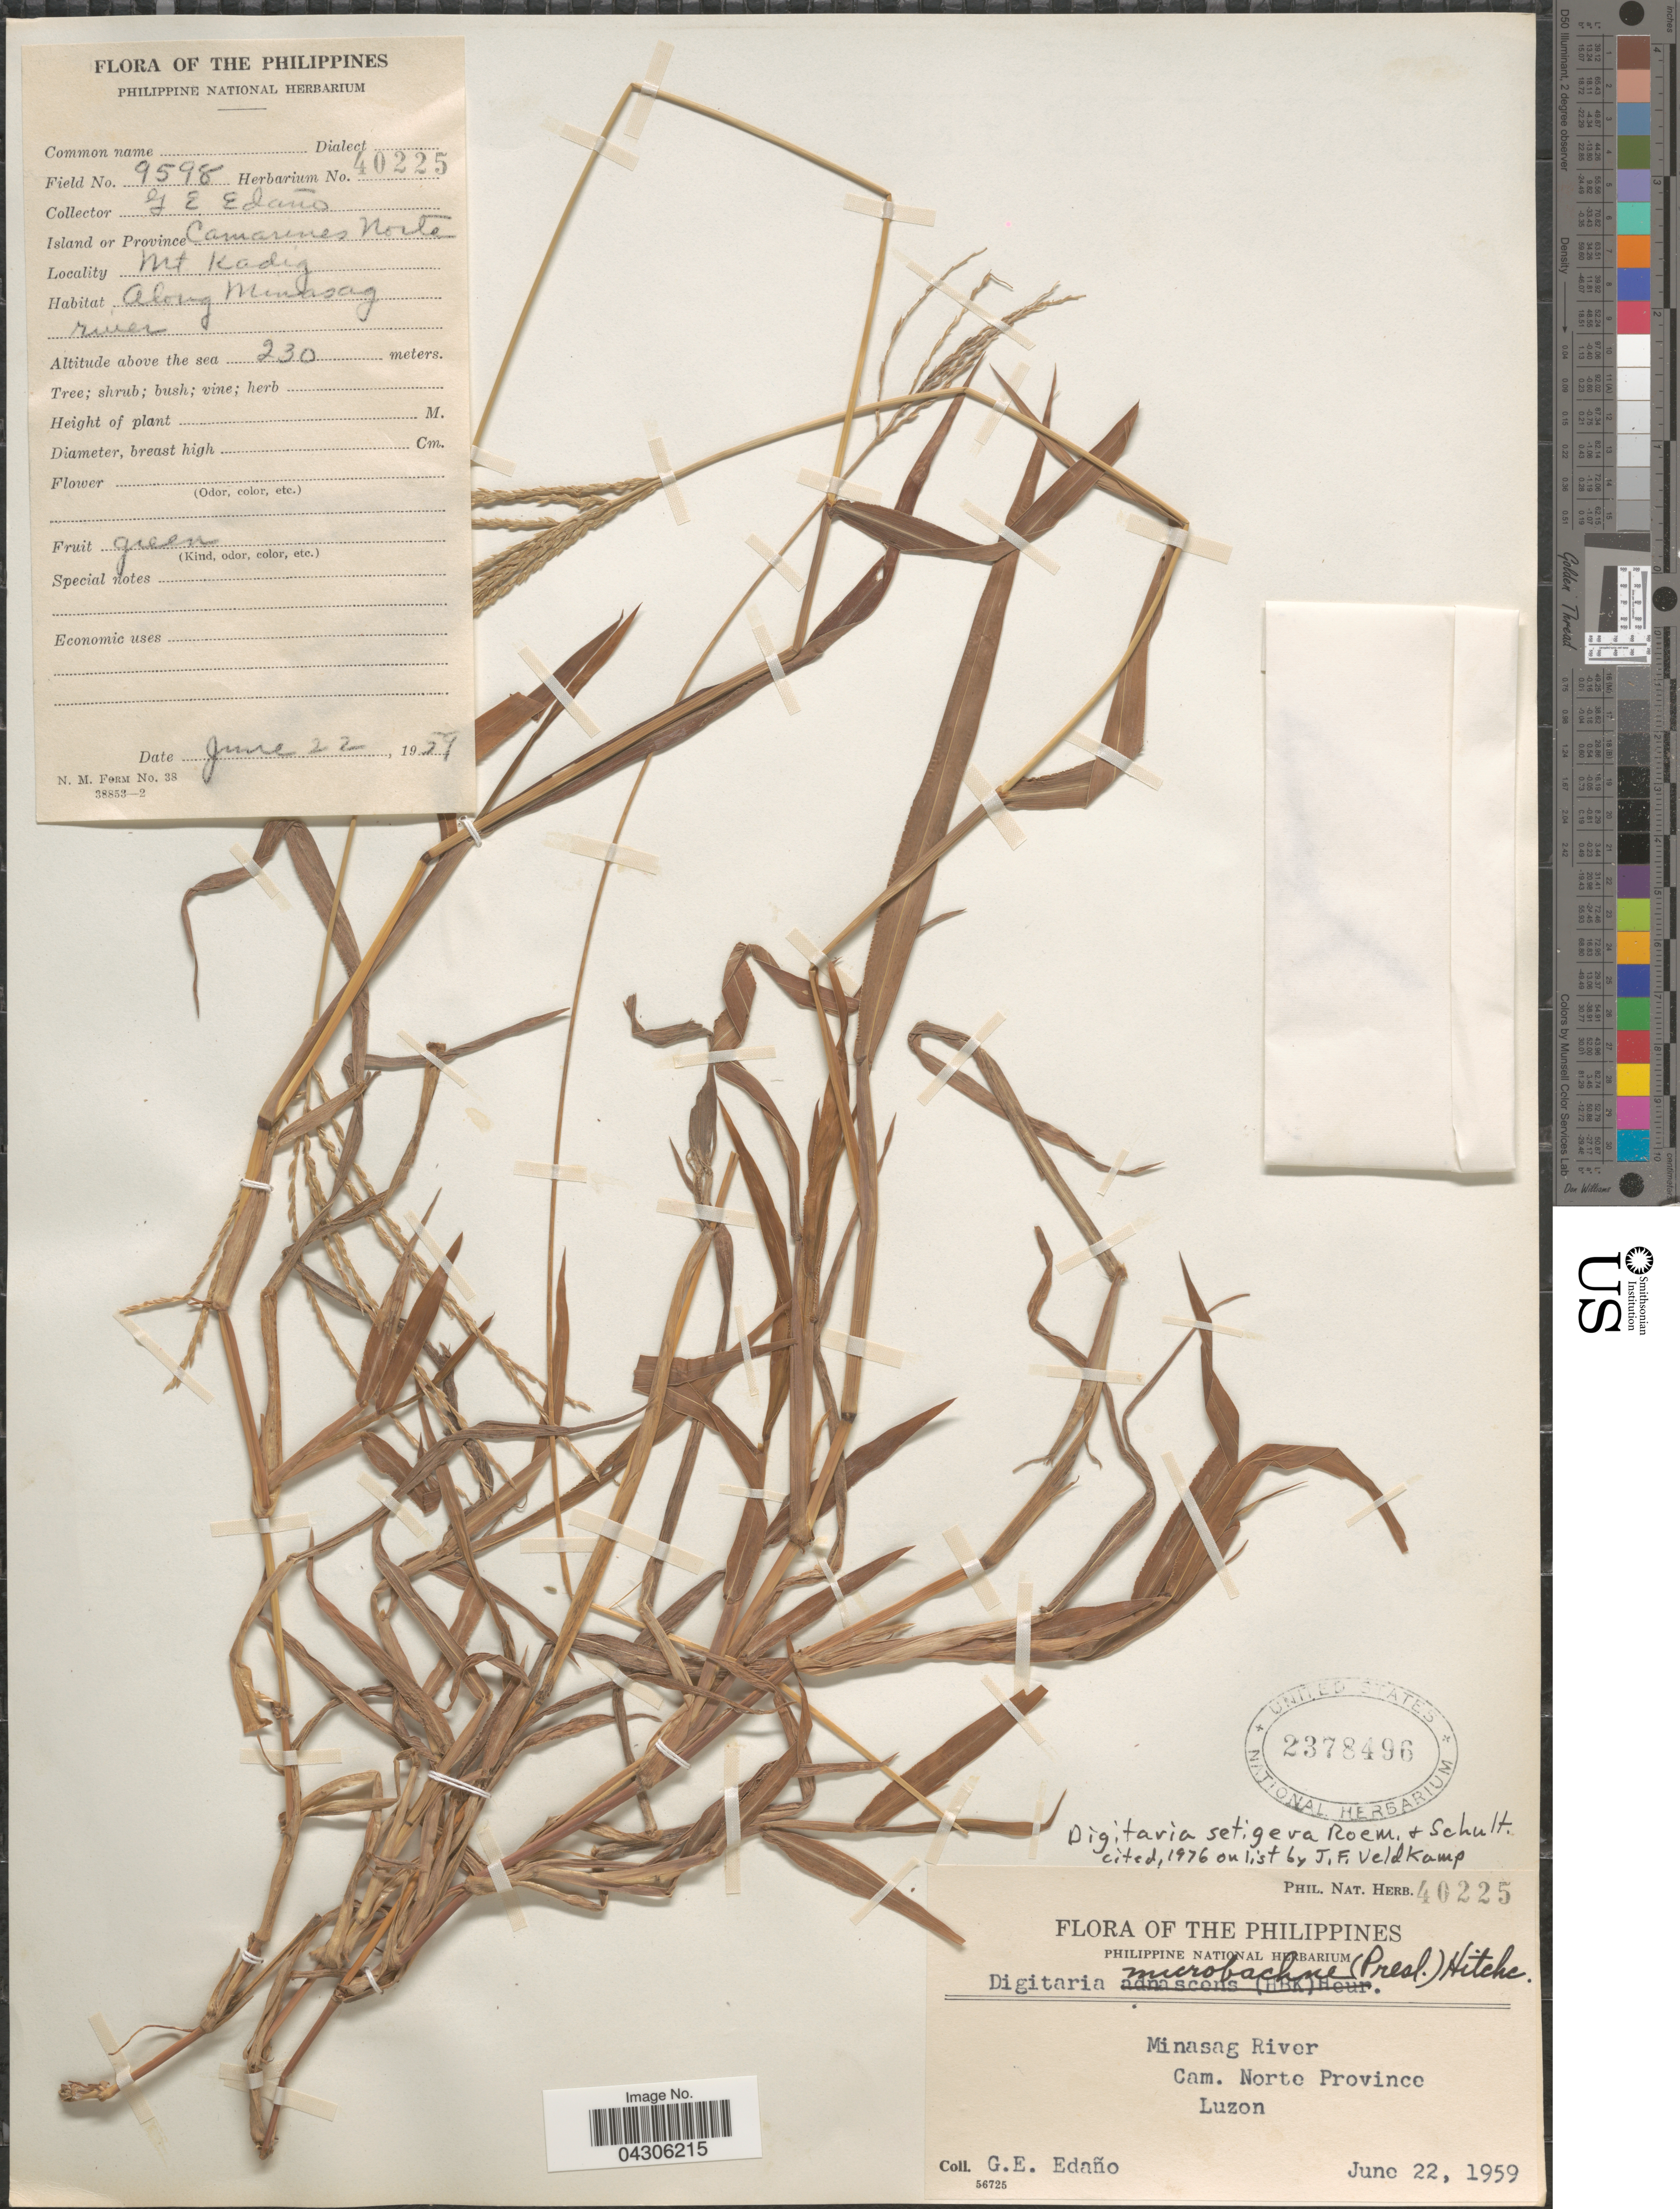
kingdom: Plantae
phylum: Tracheophyta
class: Liliopsida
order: Poales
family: Poaceae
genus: Digitaria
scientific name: Digitaria setigera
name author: Roth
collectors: G. E. Edaño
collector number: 9598/Phil. Nat. Herb. 40225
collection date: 1959-06-22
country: Philippines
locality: Along Minasag River. Camamarines Norte Province. Luzon. Mt. Kadig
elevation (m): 230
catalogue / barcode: US 2378496